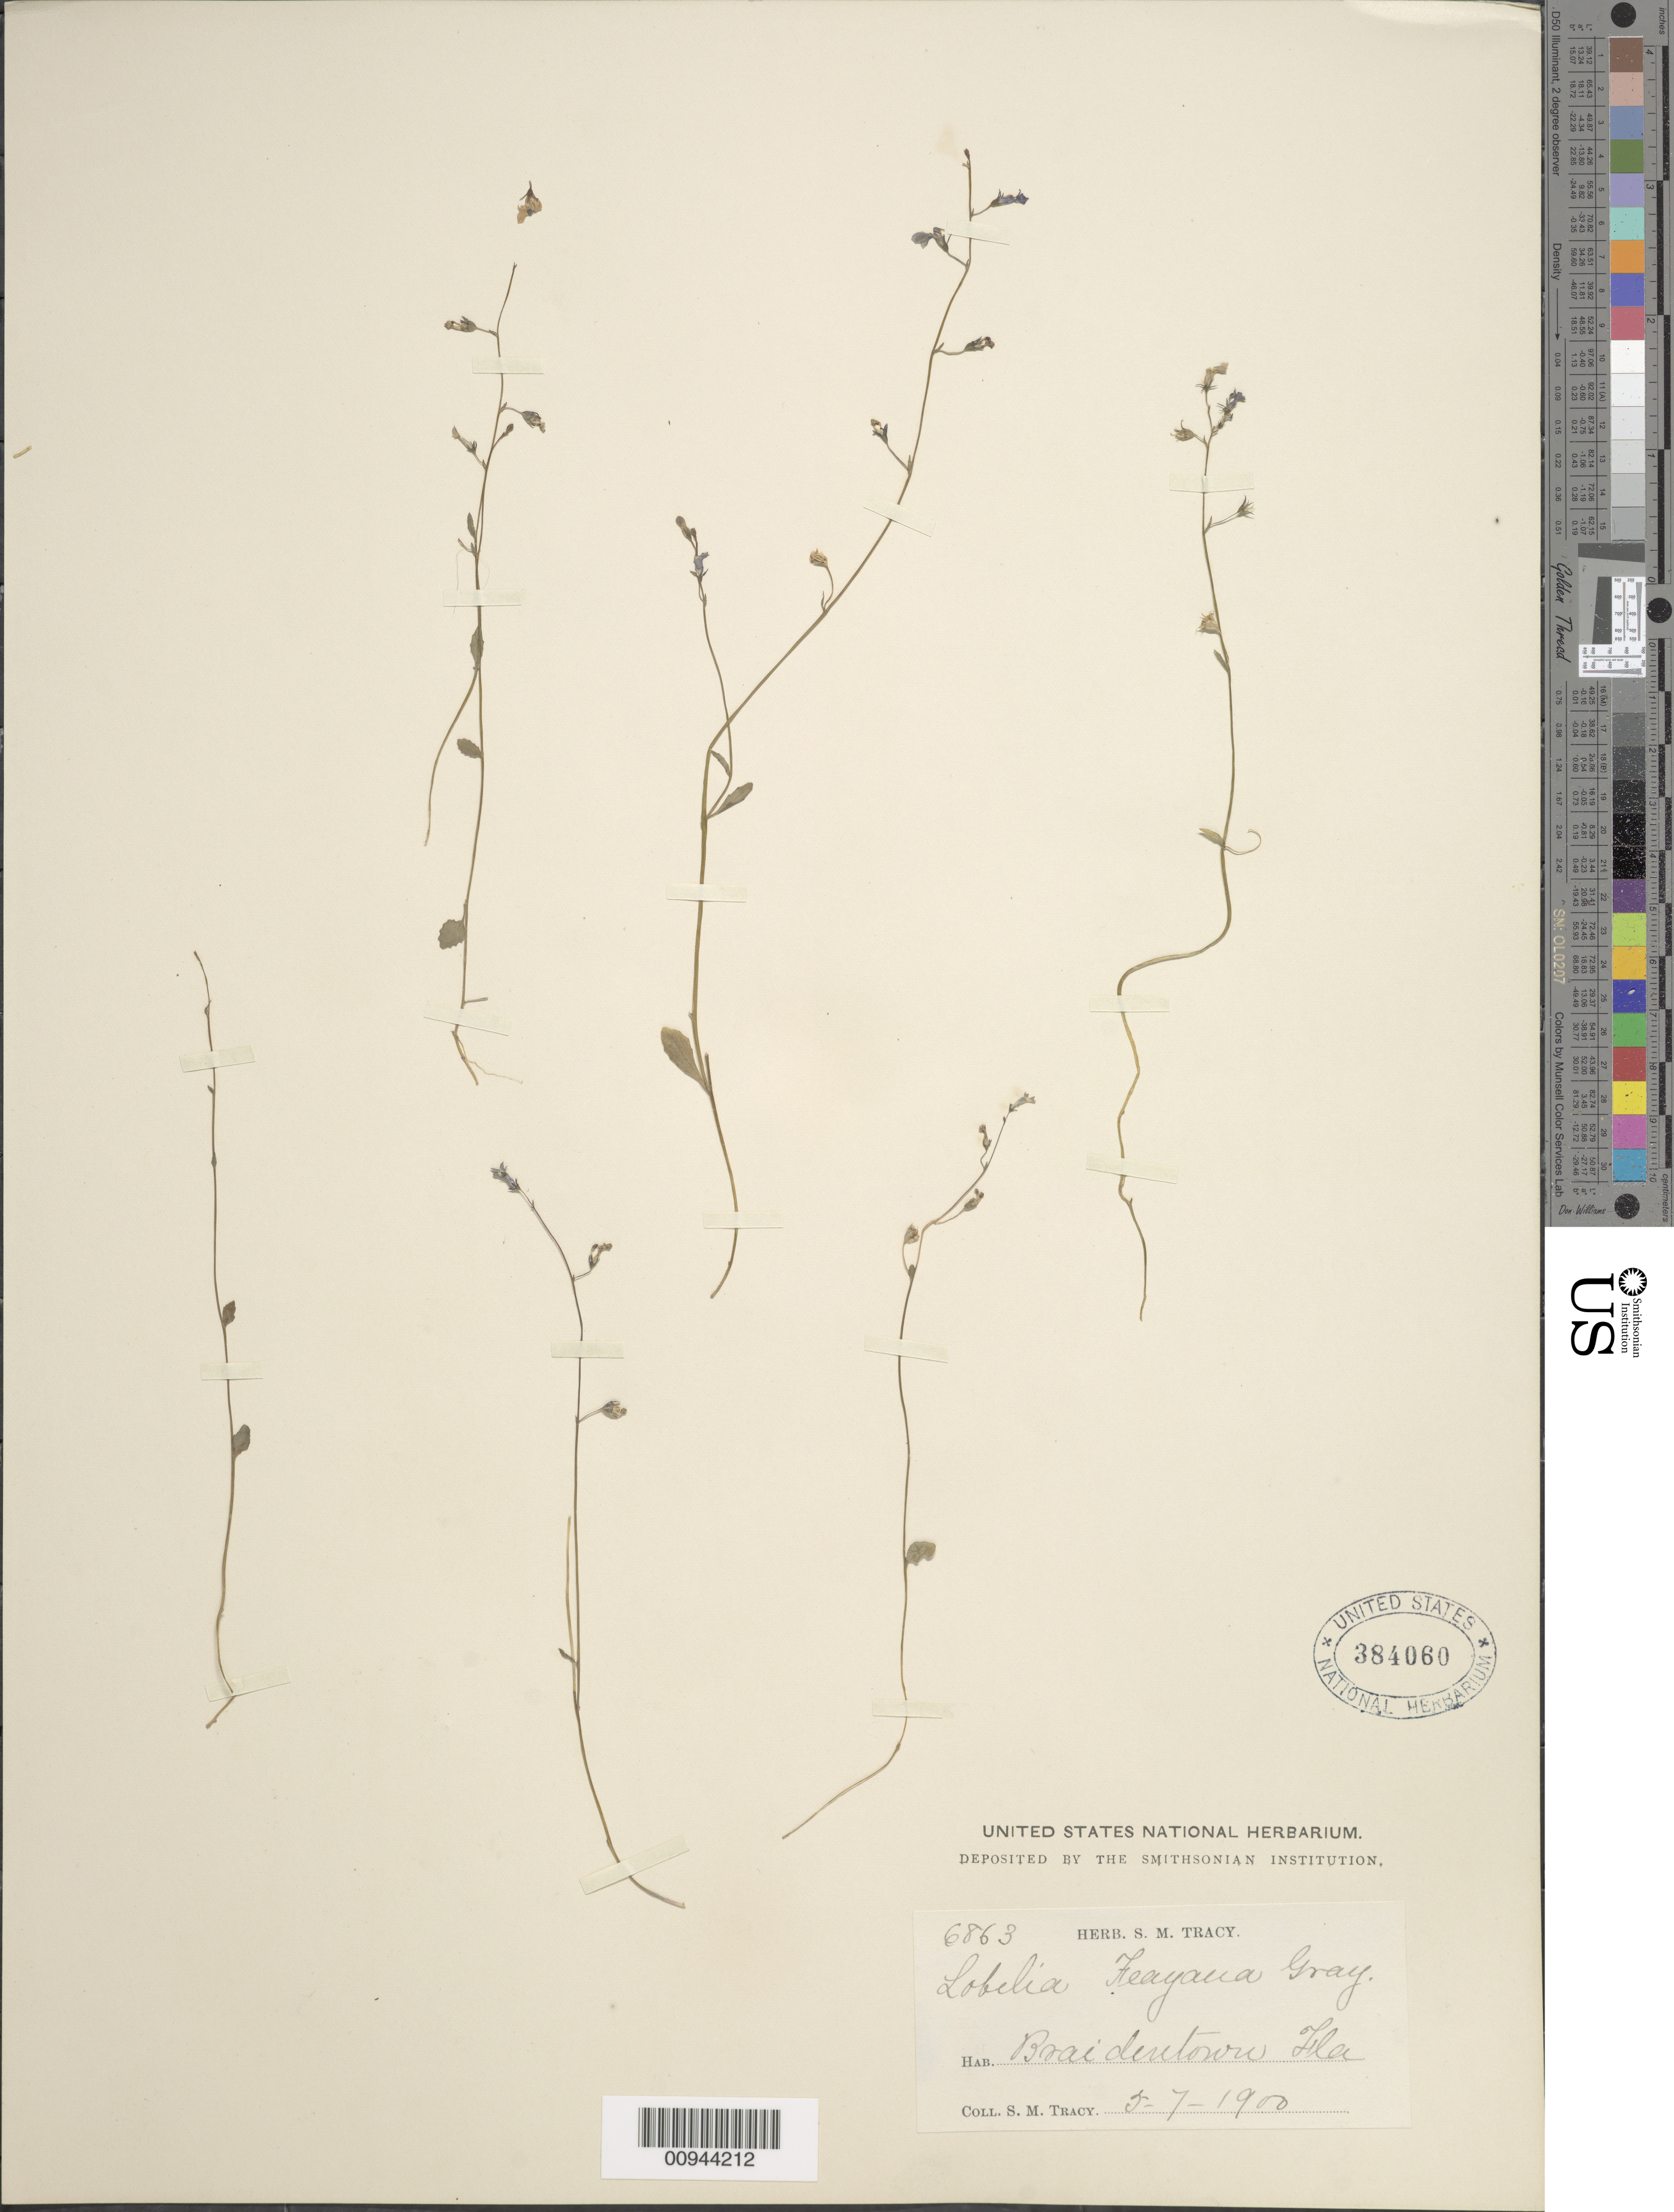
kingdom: Plantae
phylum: Tracheophyta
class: Magnoliopsida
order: Asterales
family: Campanulaceae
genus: Lobelia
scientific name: Lobelia feayana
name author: A. Gray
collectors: S. M. Tracy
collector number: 6863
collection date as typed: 5-7-1900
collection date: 1900-05-07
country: United States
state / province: Florida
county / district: Manatee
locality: Braidentown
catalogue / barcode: US 384060